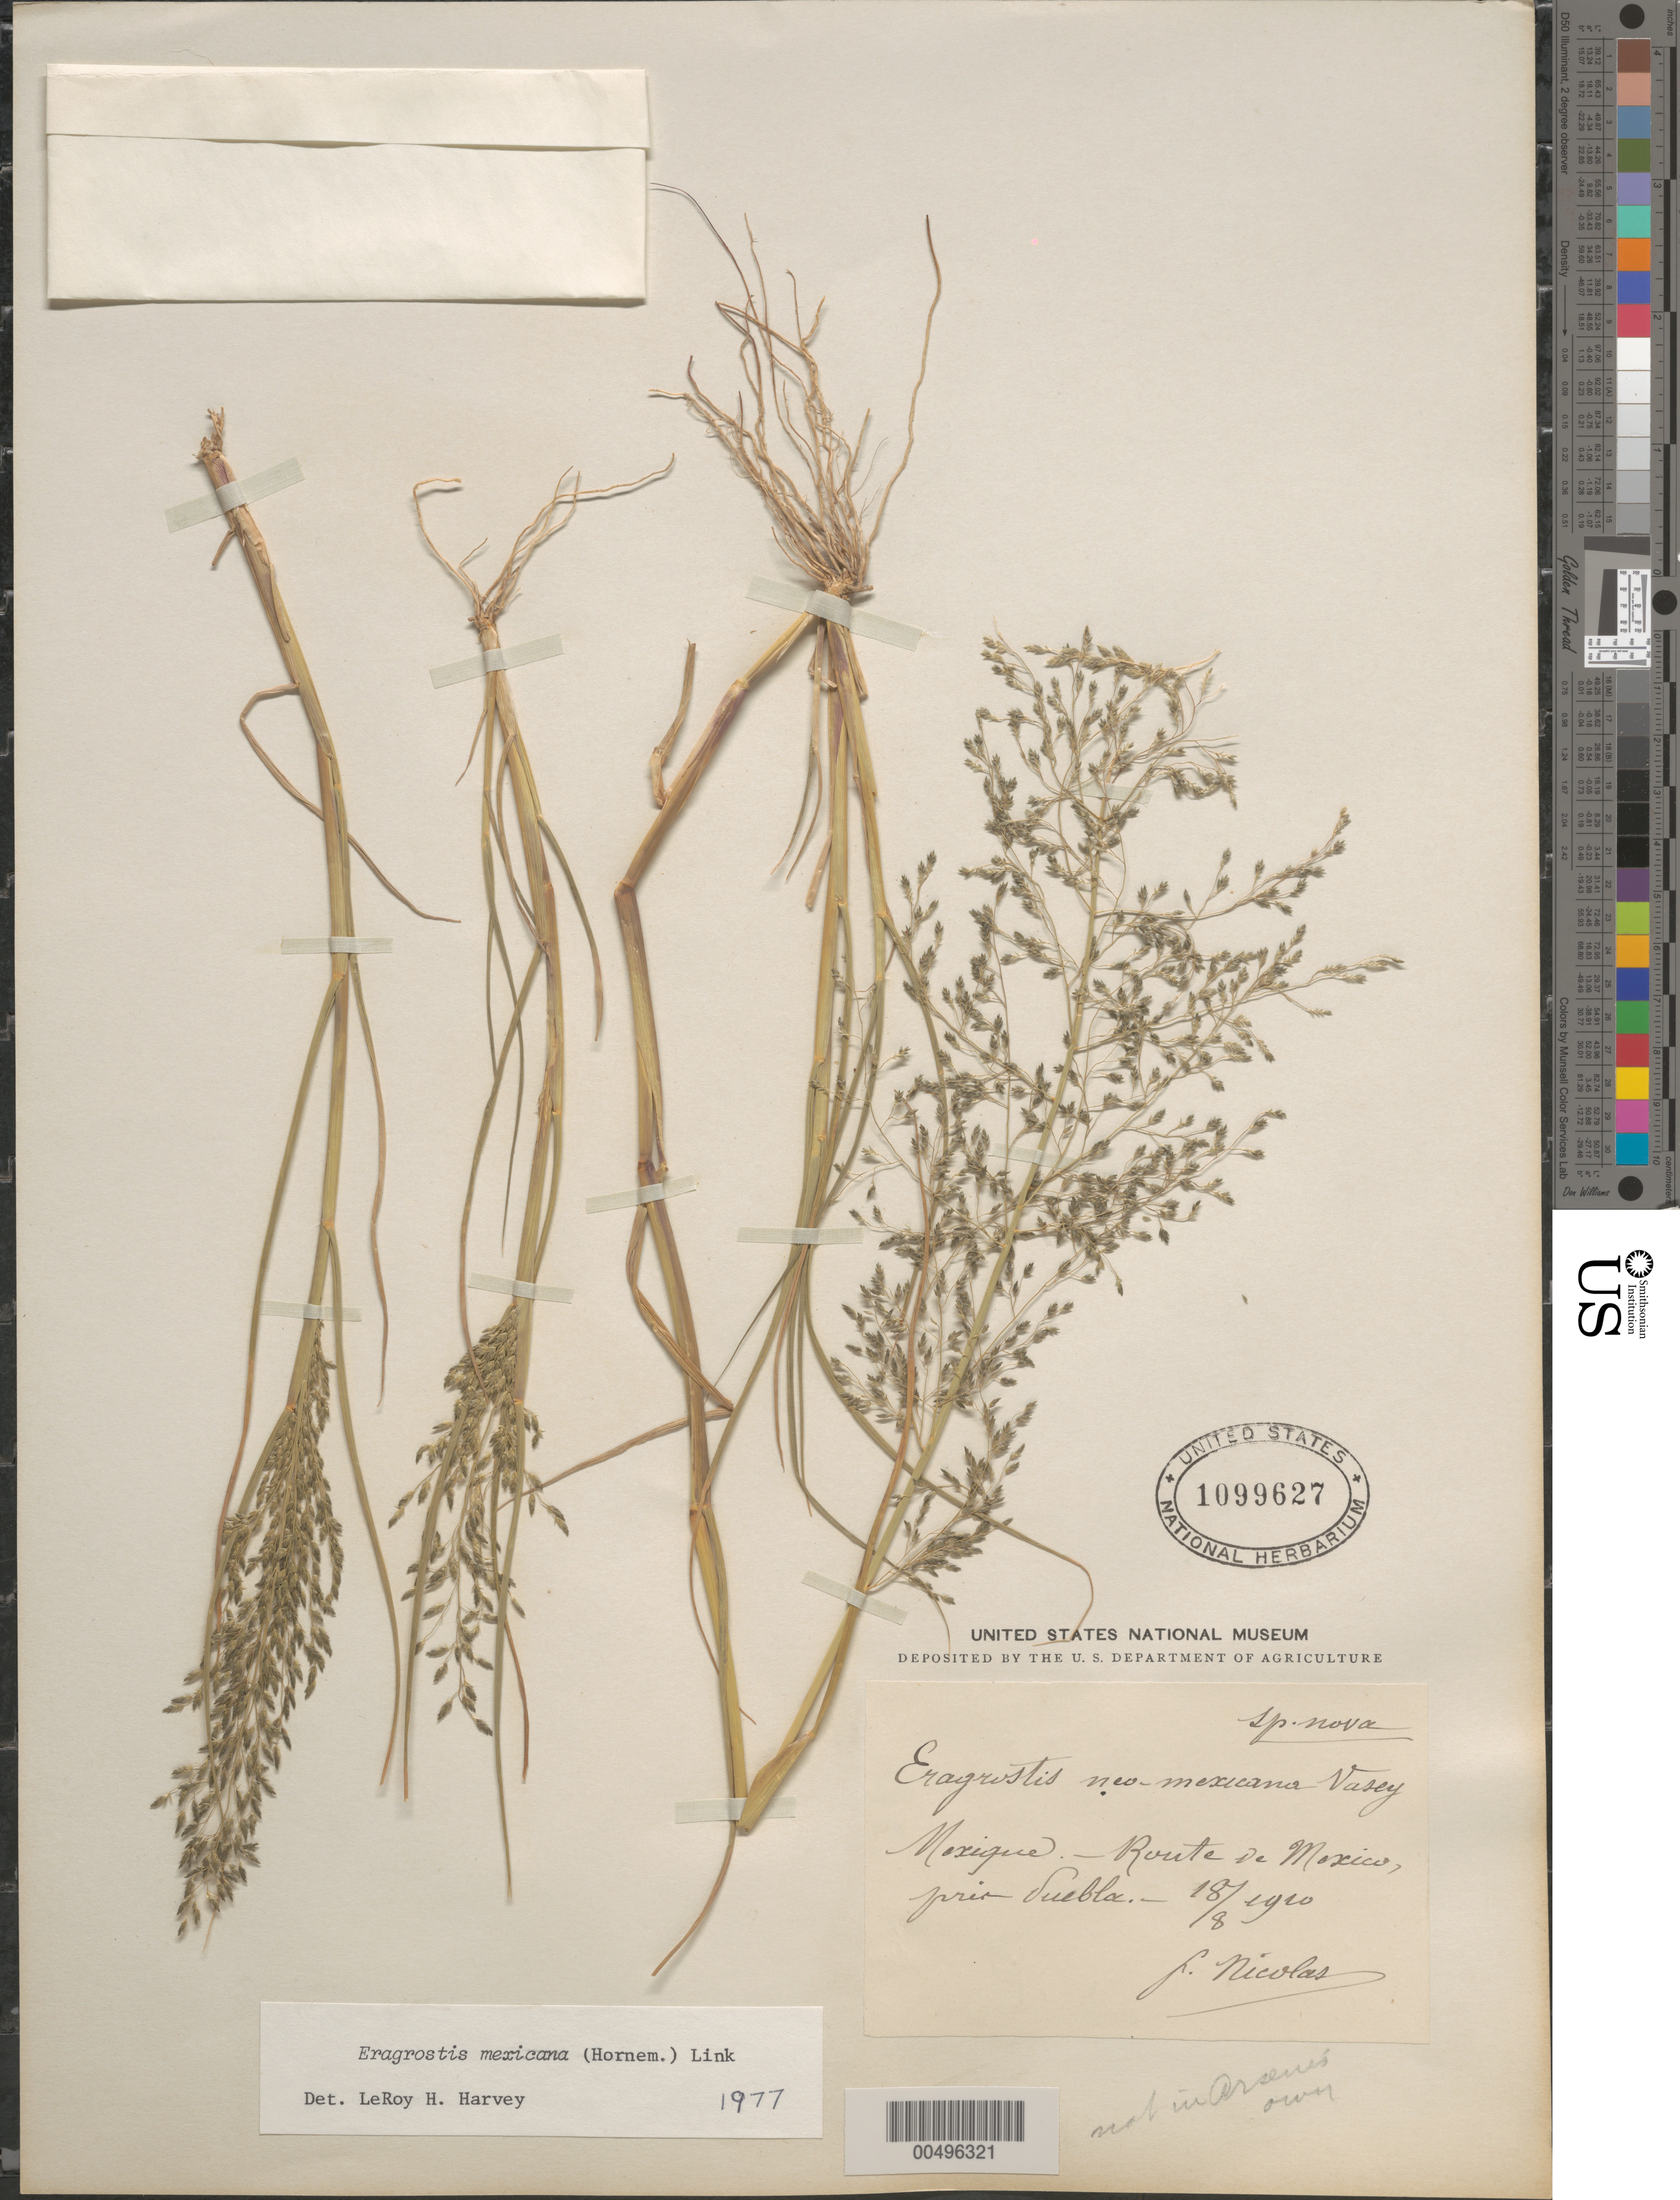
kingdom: Plantae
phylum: Tracheophyta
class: Liliopsida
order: Poales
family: Poaceae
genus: Eragrostis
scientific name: Eragrostis mexicana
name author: (Hornem.) Link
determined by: Harvey, L. H.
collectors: B. Nicolas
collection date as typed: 18 Aug 1910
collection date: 1910-08-18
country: Mexico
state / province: Puebla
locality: Route de Mexico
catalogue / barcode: US 1099627